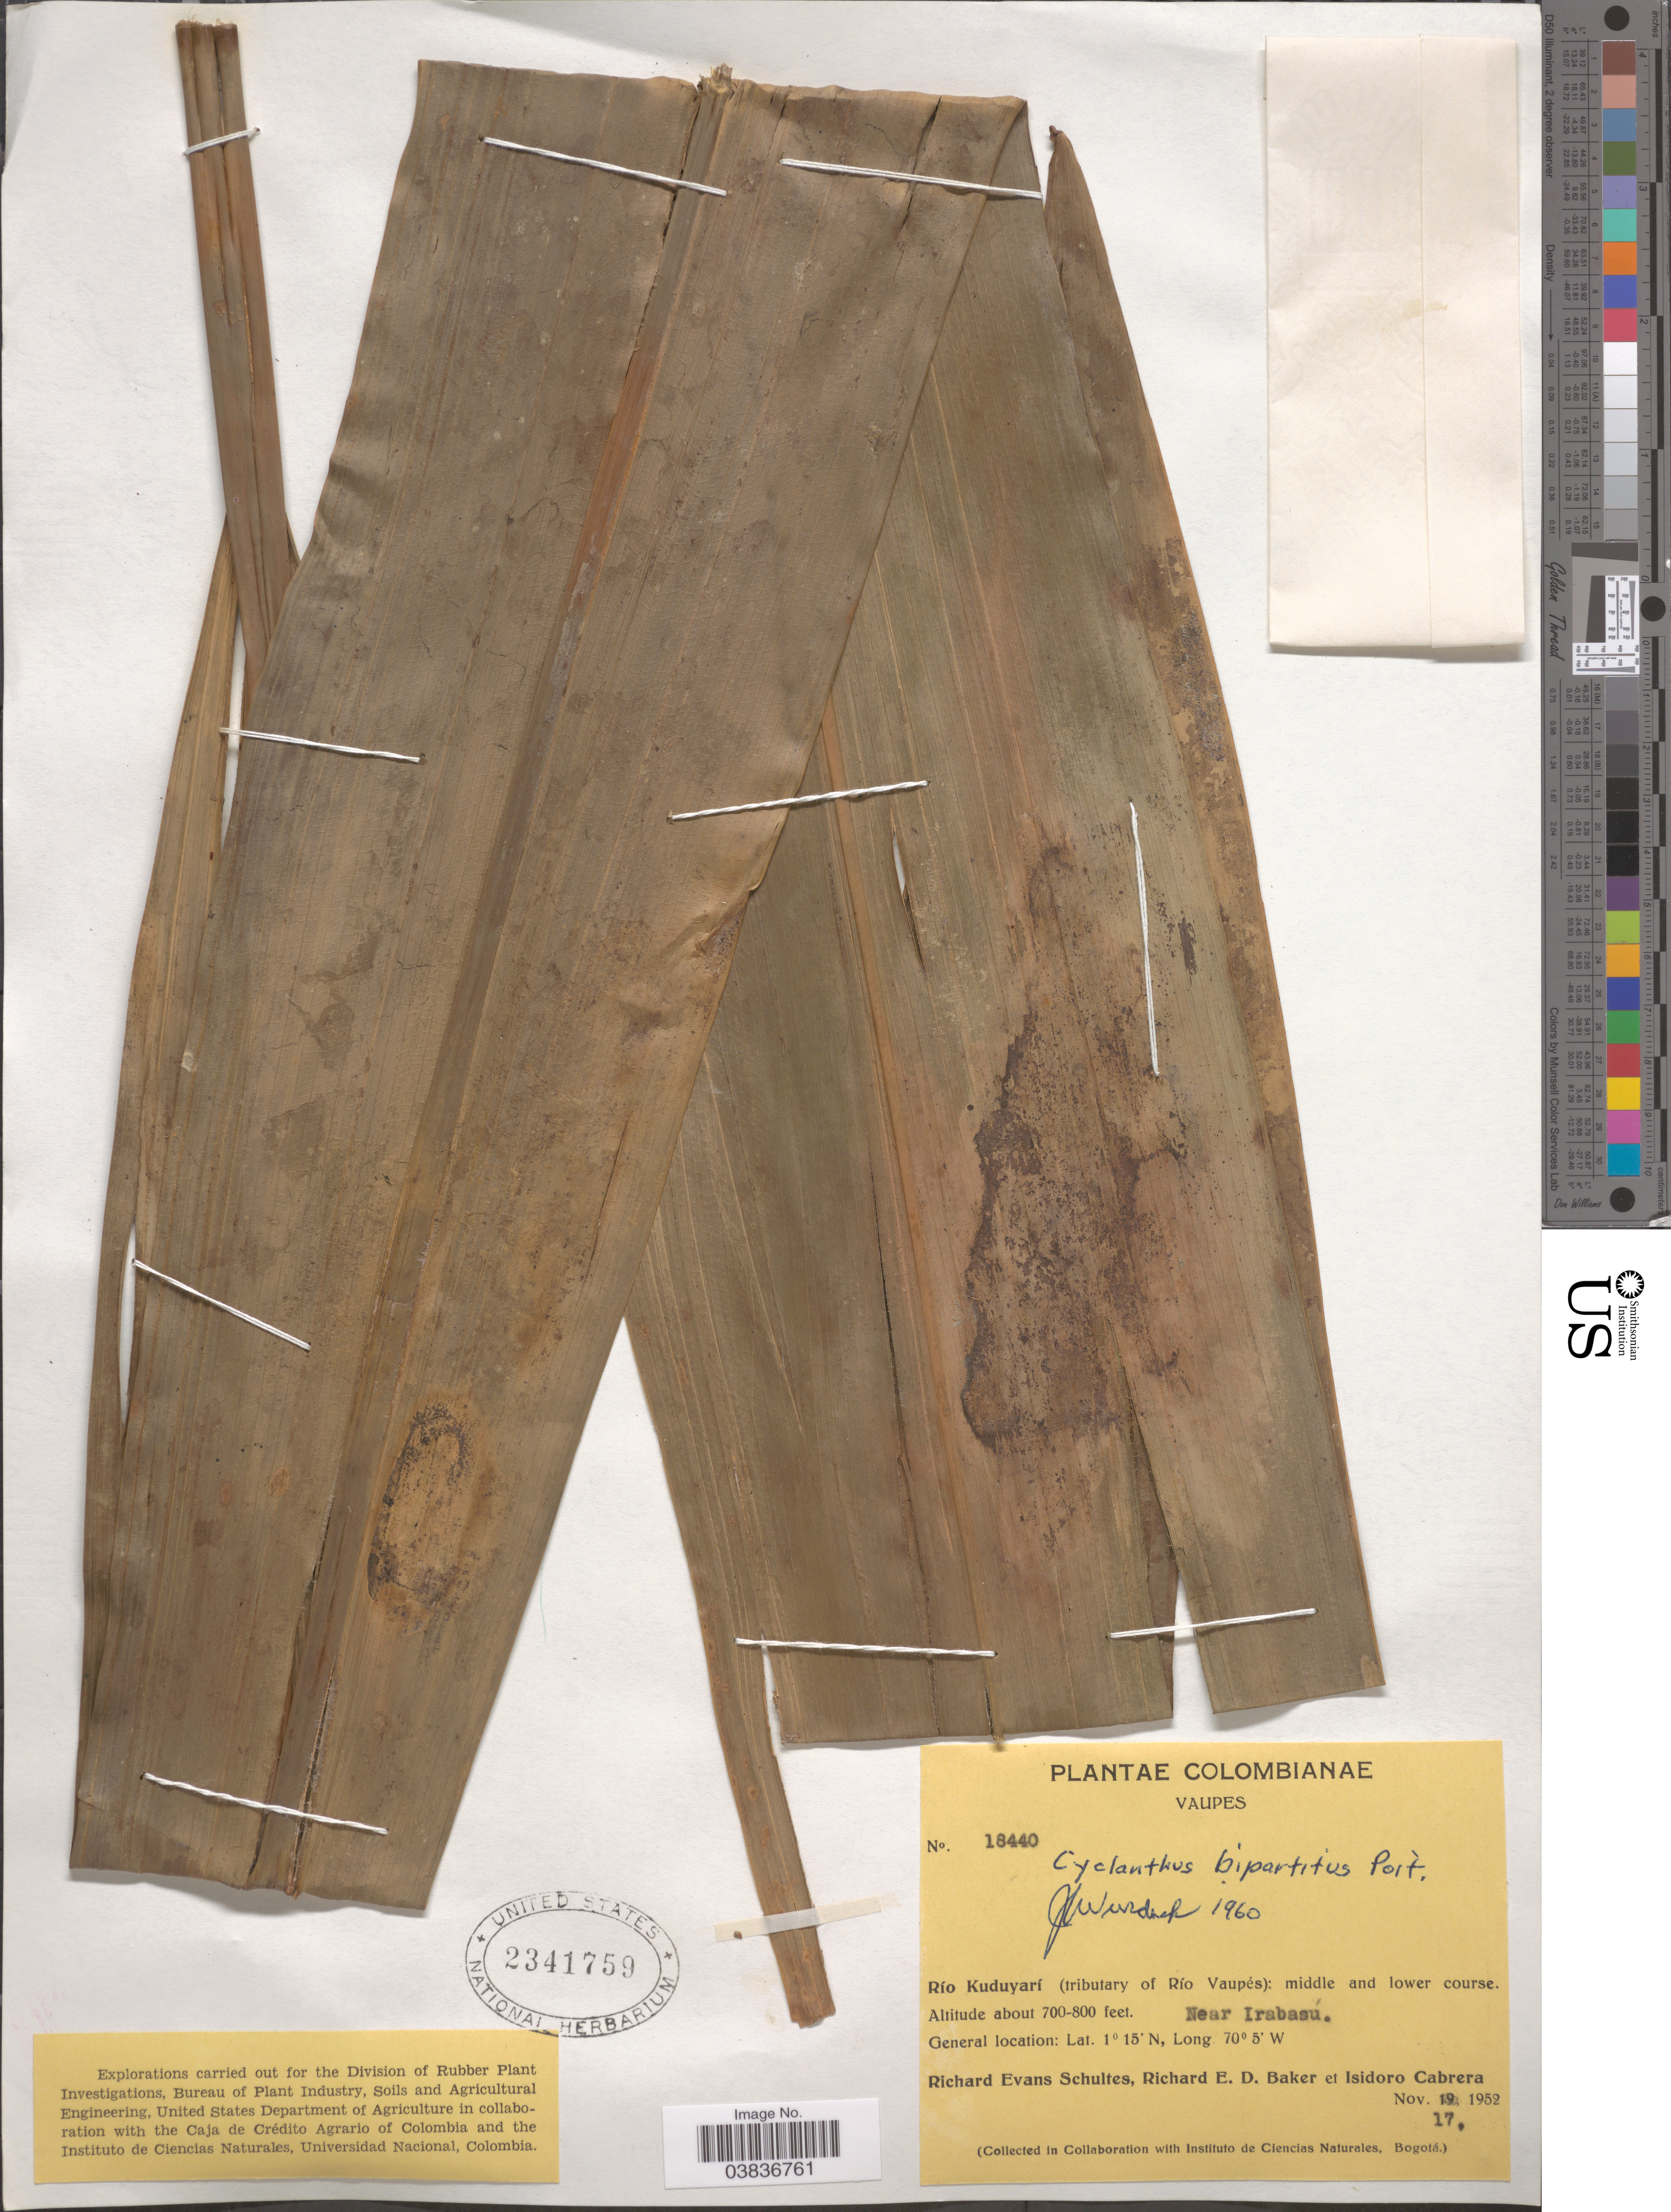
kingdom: Plantae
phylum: Tracheophyta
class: Liliopsida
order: Pandanales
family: Cyclanthaceae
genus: Cyclanthus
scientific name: Cyclanthus bipartitus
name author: Poit. ex A. Rich.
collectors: R. E. Schultes, R. E. D. Baker & I. Cabrera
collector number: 18440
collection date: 1952-11-17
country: Colombia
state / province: Vaupés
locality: Río Kuduyarí (tributary of Río Vaupés): middle and lower course. Near Irabasú.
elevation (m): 213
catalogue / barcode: US 2341759